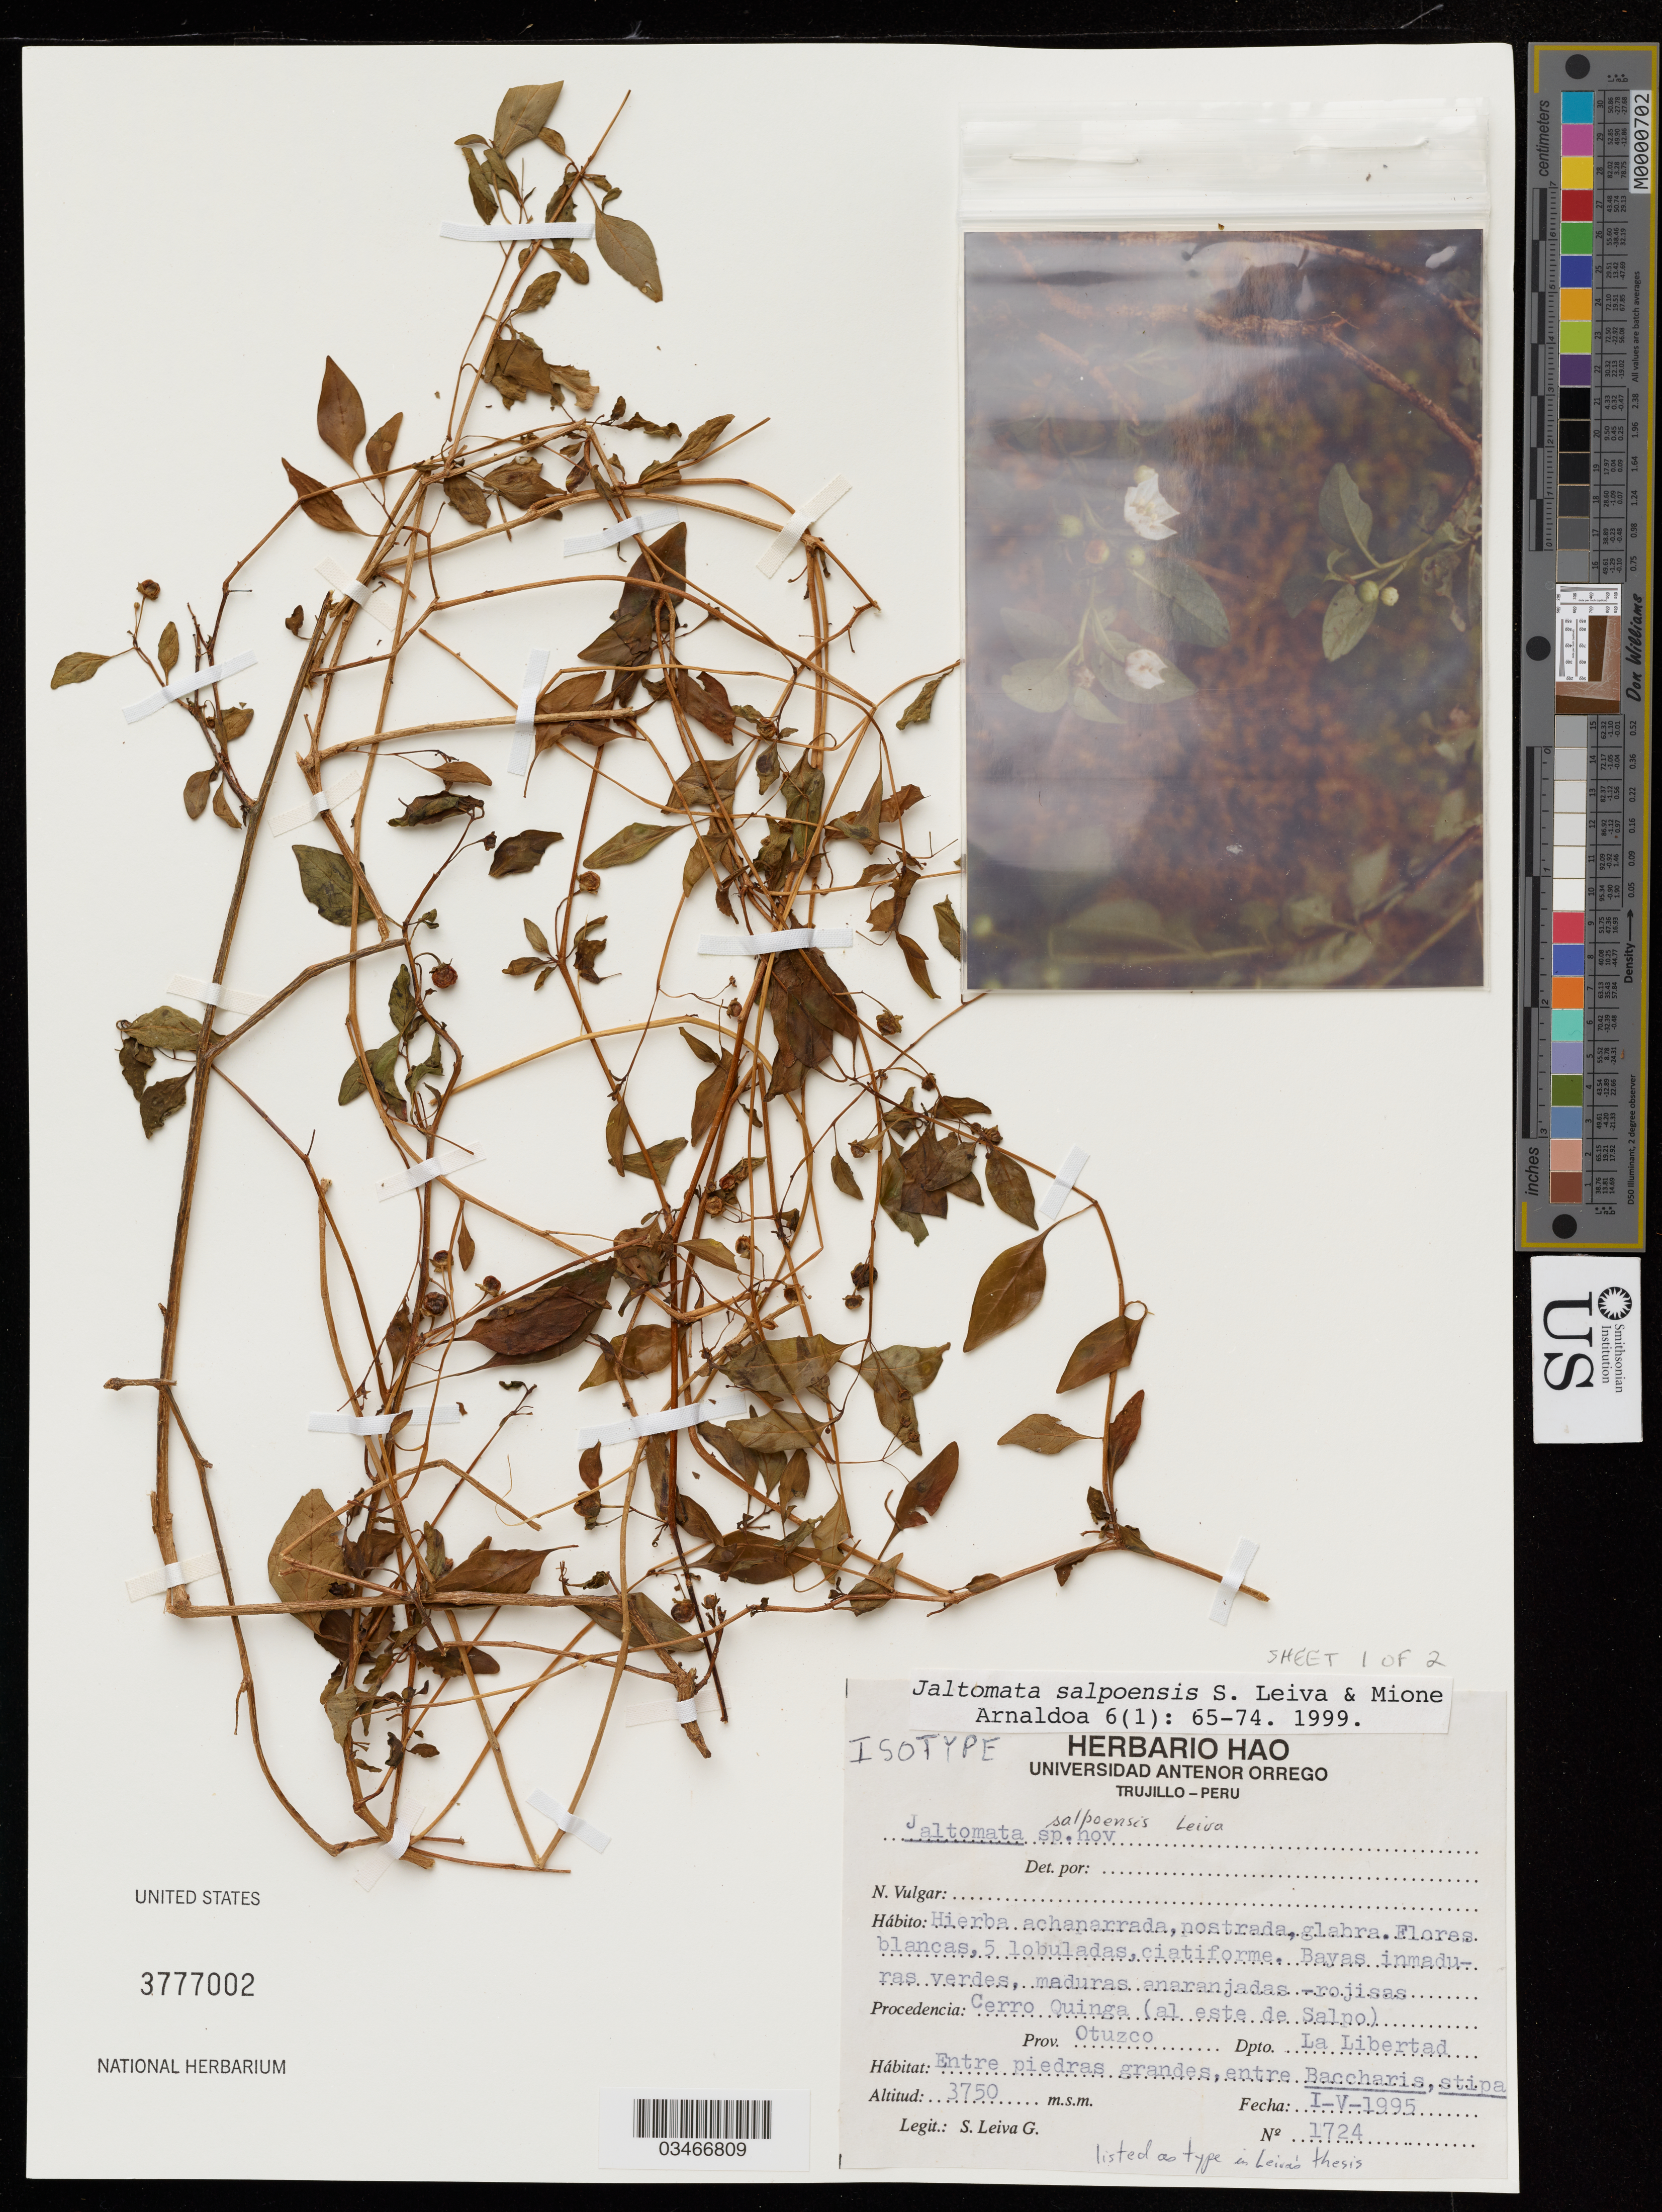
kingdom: Plantae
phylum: Tracheophyta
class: Magnoliopsida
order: Solanales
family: Solanaceae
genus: Jaltomata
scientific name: Jaltomata salpoensis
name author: S. Leiva & Mione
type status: Isotype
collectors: S. Leiva G.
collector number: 1724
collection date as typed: I-V-1995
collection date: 1995-01-05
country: Peru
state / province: La Libertad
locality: Prov. Otuzco. Cerro Quinga (al este de Salpo).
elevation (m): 3750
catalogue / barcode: US 3777002